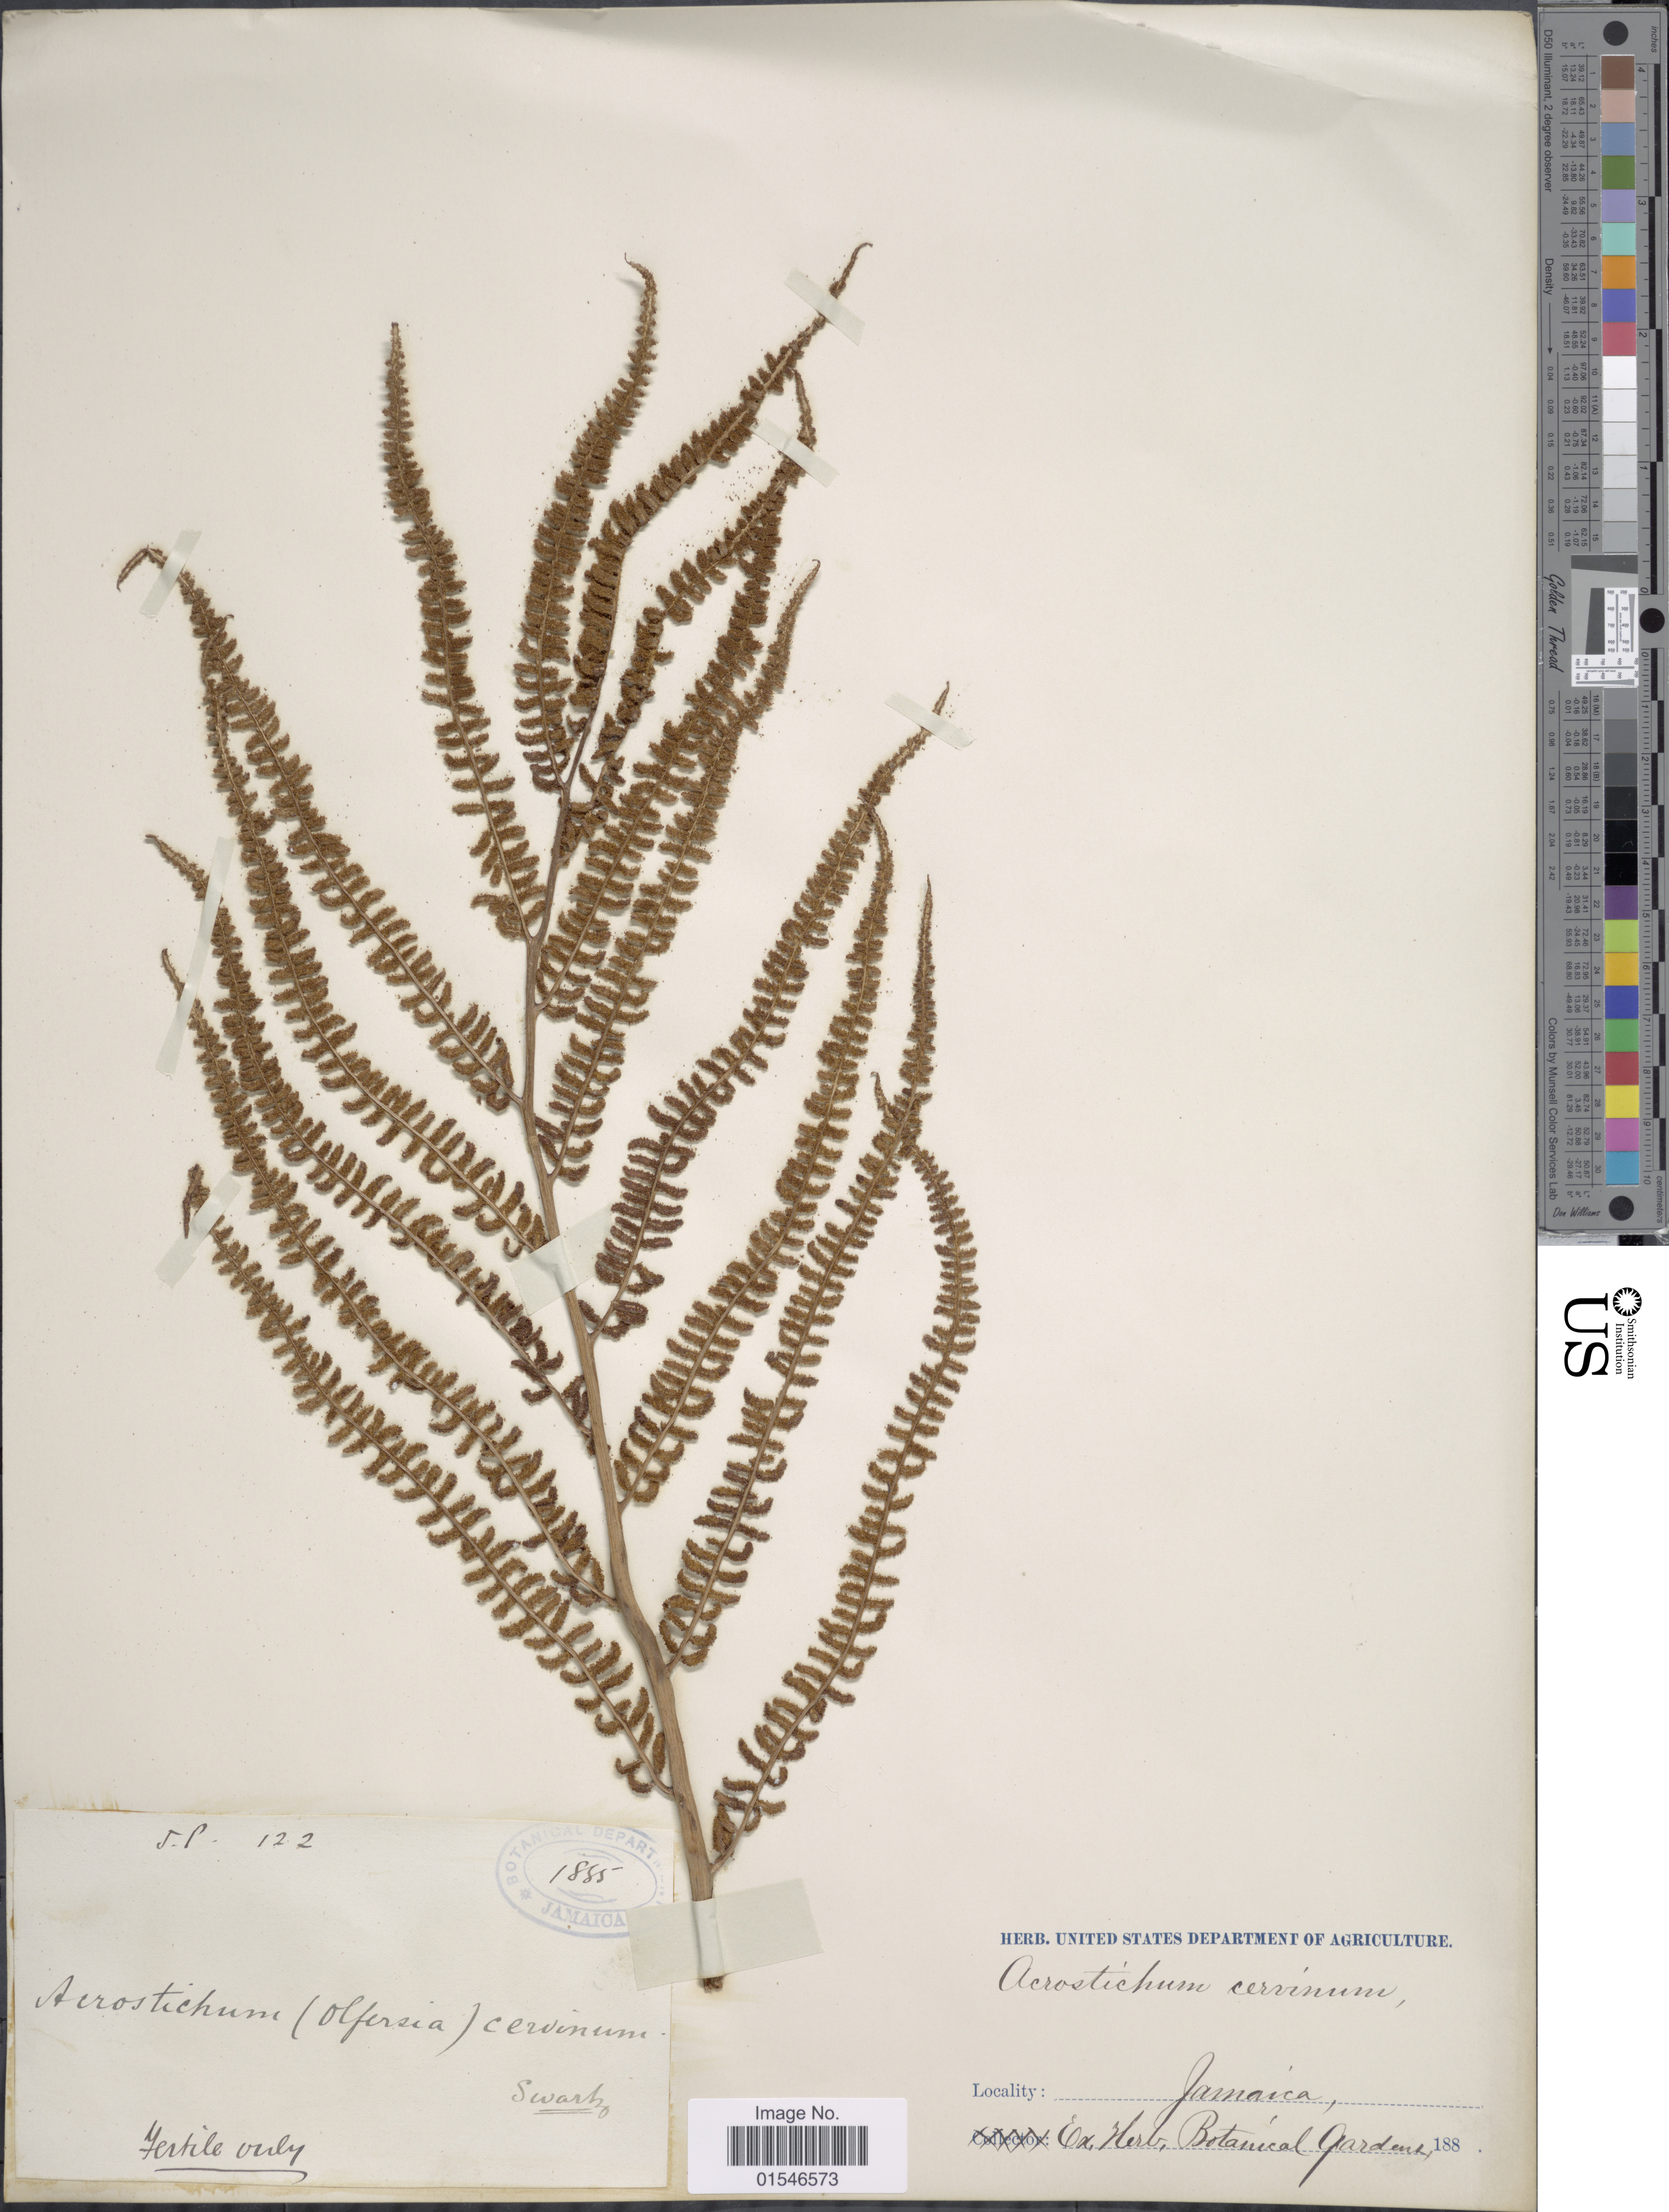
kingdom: Plantae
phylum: Tracheophyta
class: Polypodiopsida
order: Polypodiales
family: Dryopteridaceae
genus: Olfersia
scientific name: Olfersia cervina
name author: (L.) Kunze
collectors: J.P.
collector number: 122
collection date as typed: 1885?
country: Jamaica